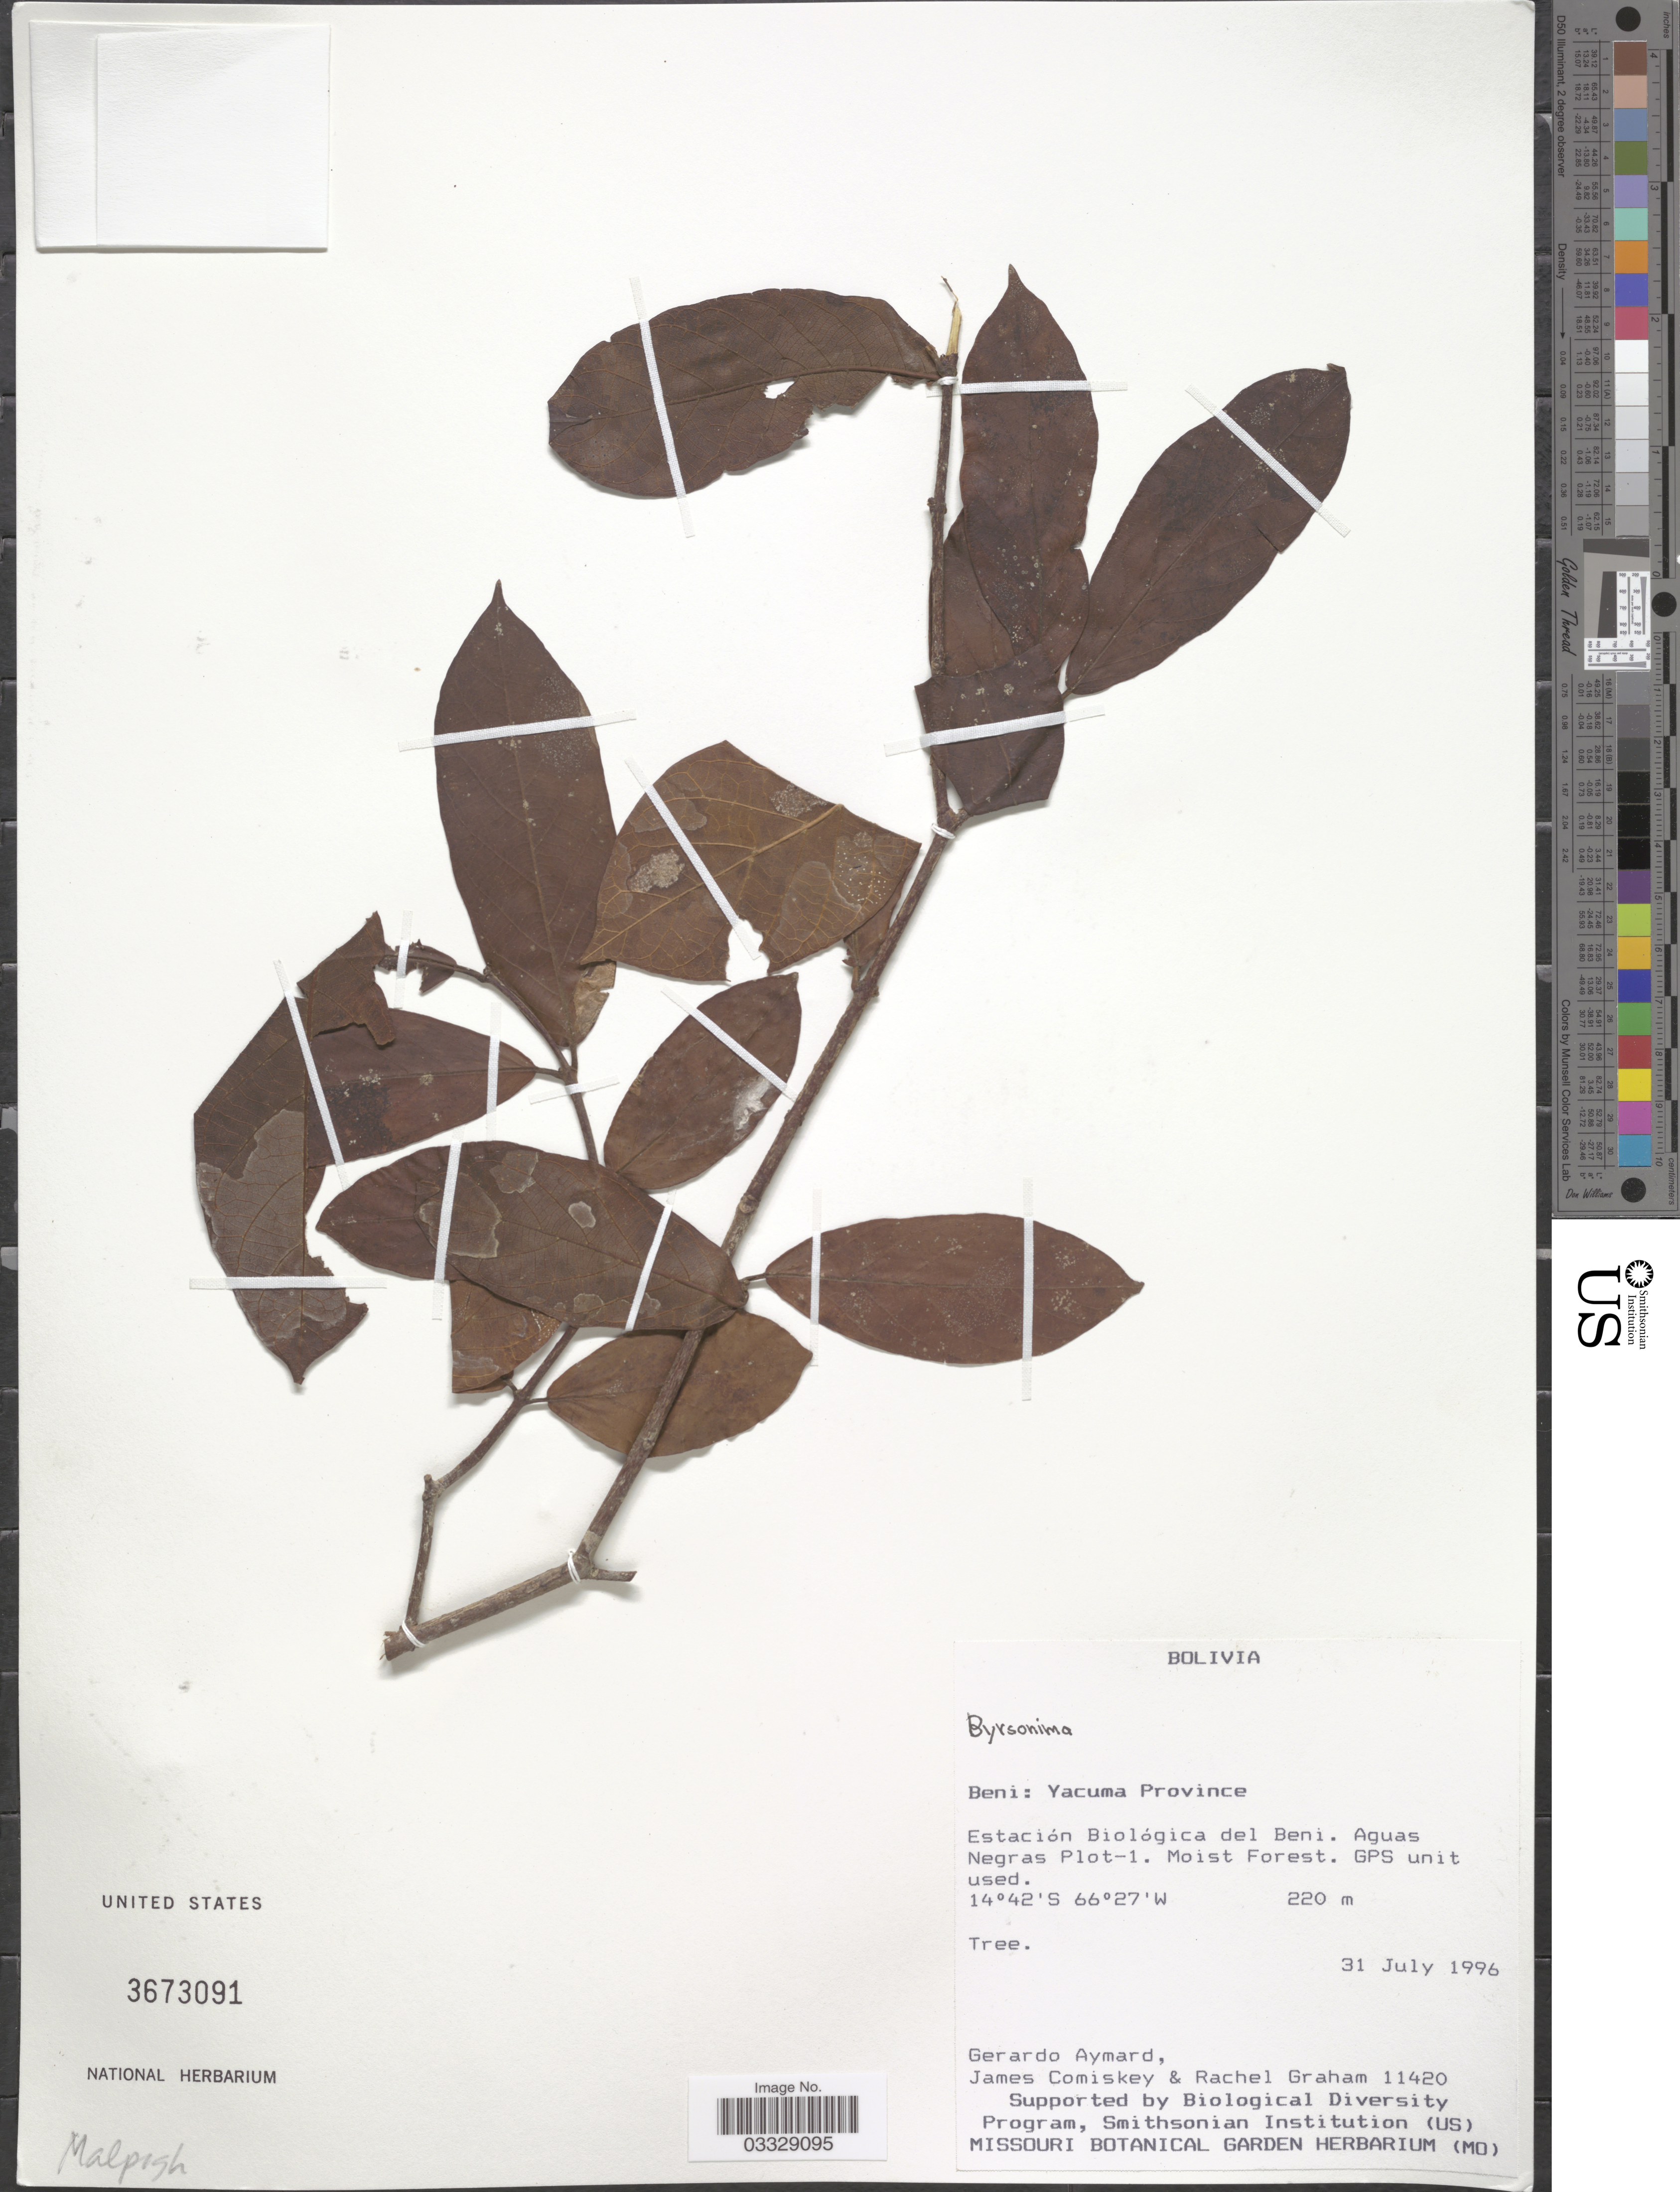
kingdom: Plantae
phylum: Tracheophyta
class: Magnoliopsida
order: Malpighiales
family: Malpighiaceae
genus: Byrsonima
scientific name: Byrsonima sp.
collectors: G. A. Aymard, J. A. Comiskey & R. Graham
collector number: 11420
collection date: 1996-07-31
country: Bolivia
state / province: Beni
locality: Yacuma Province. Estación Biológica del Beni. Anguas Negras Plot-1.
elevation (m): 220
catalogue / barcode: US 3673091